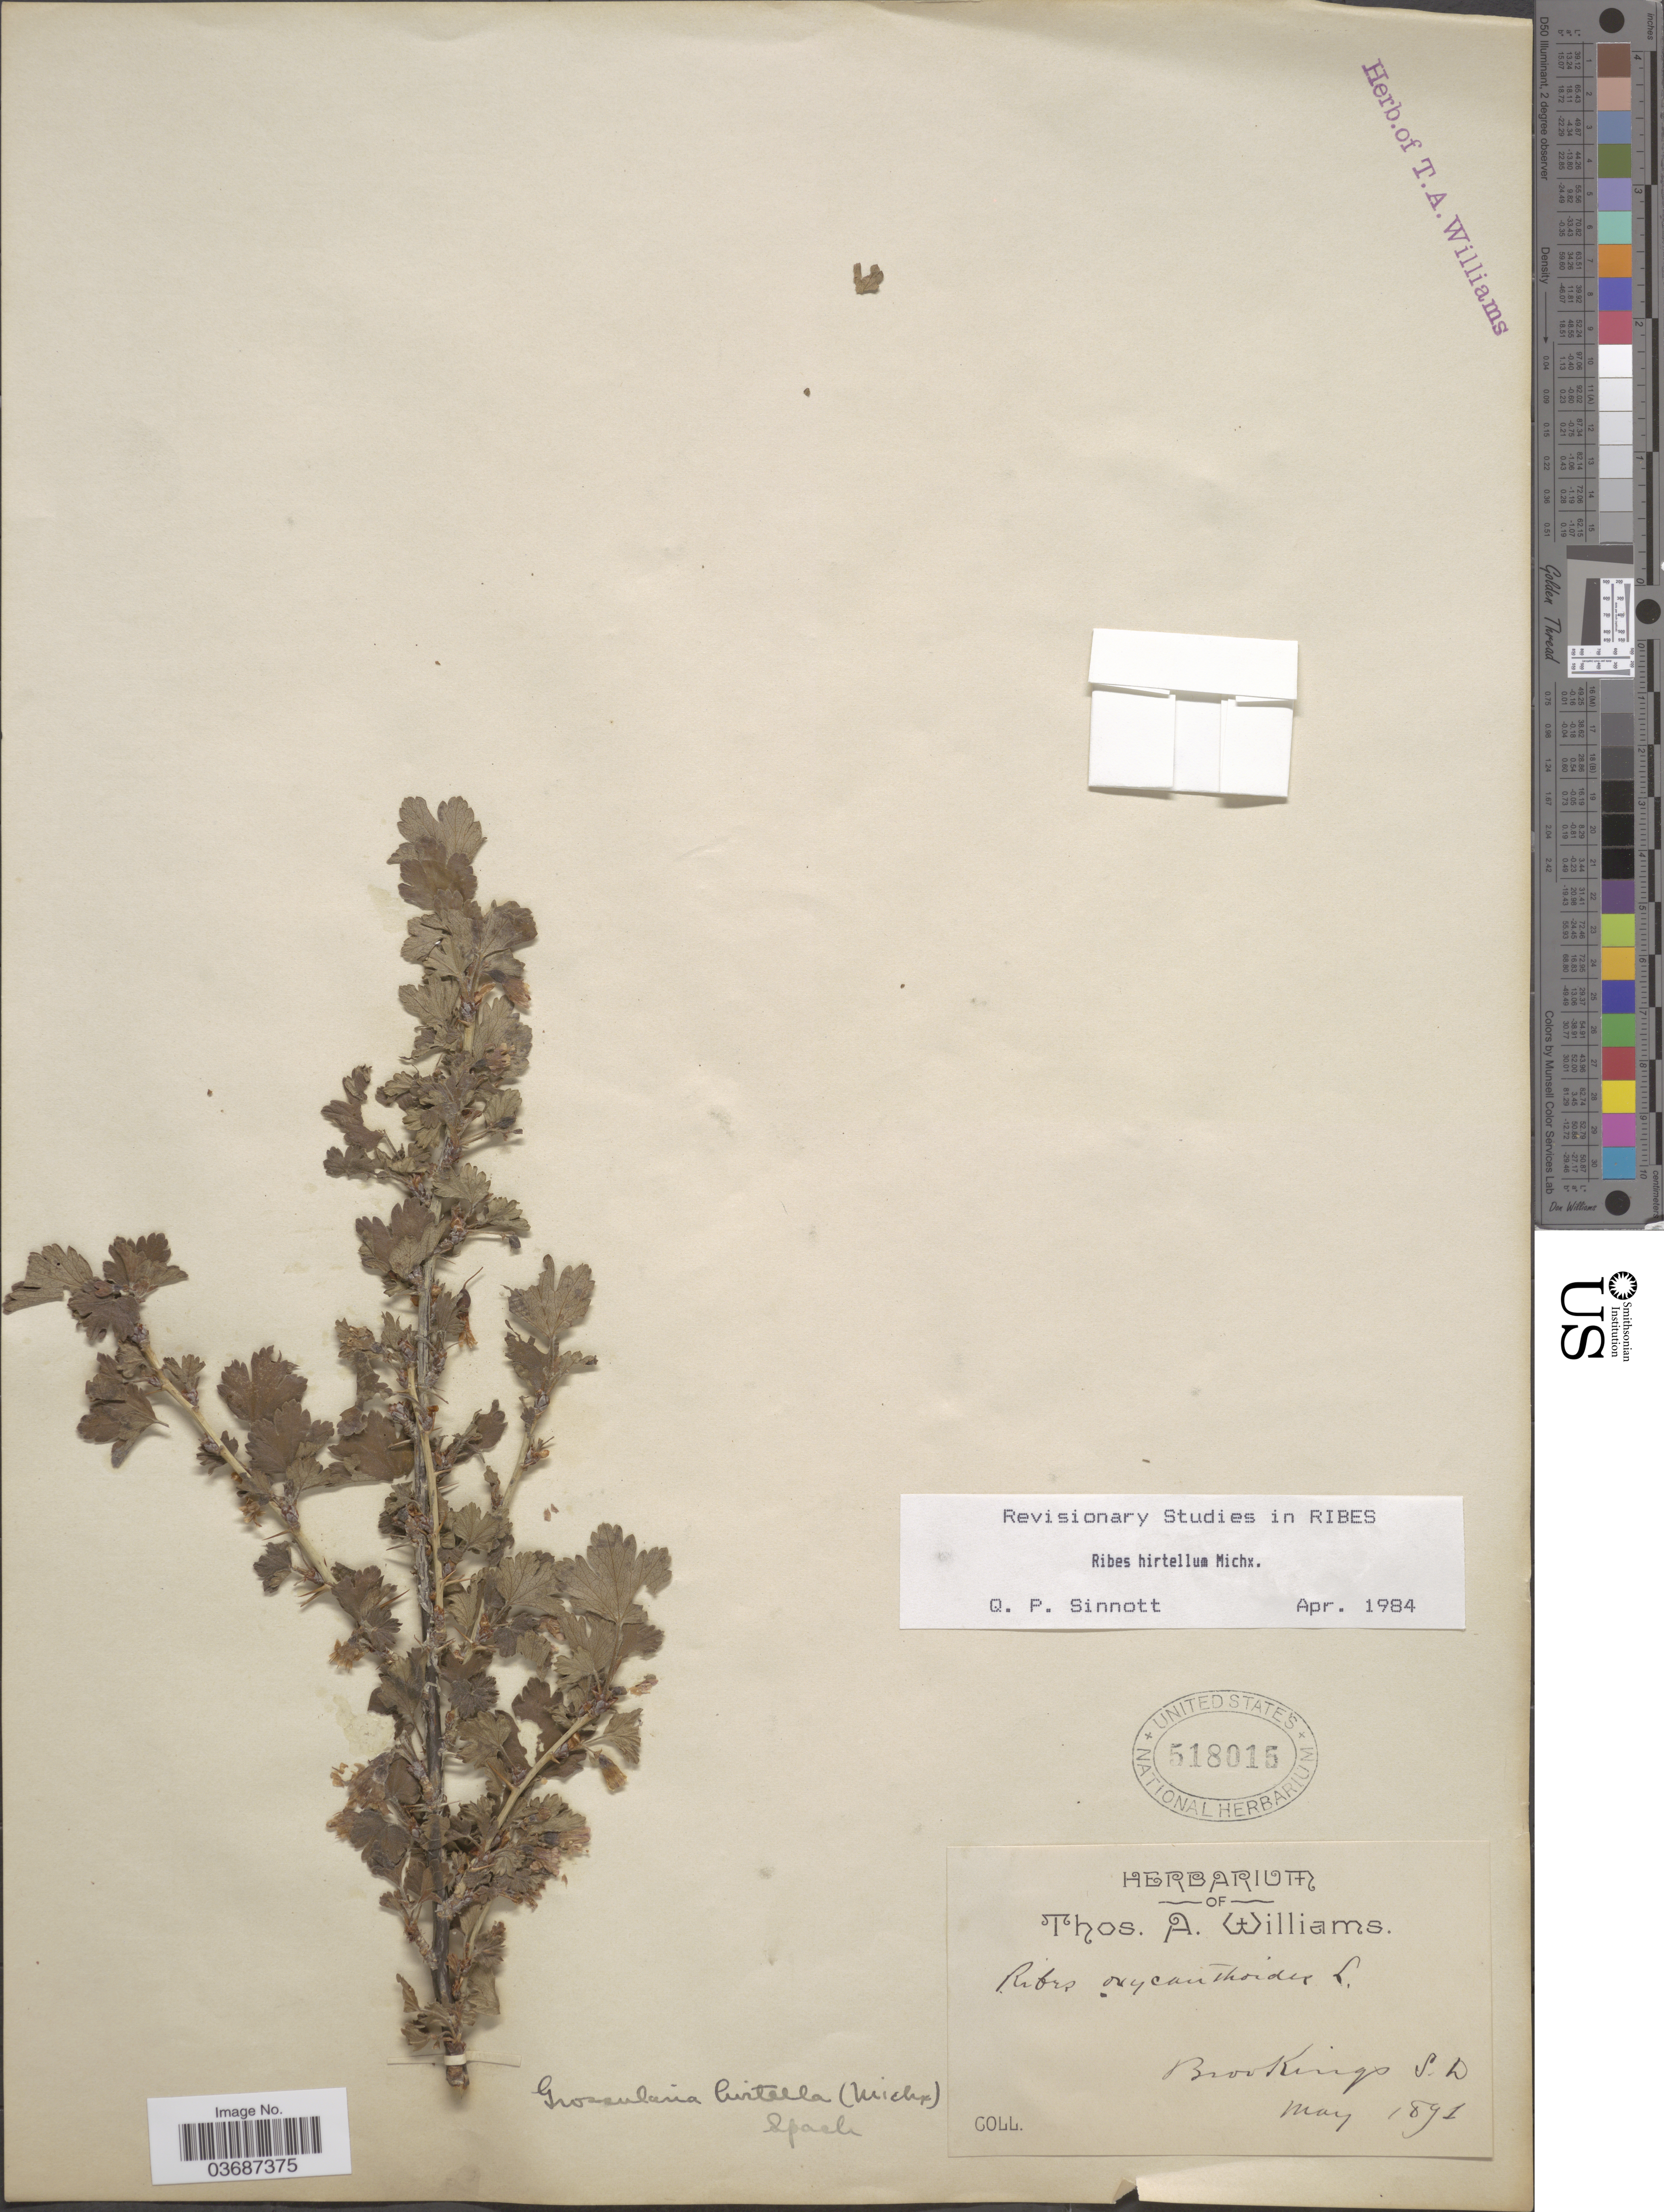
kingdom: Plantae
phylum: Tracheophyta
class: Magnoliopsida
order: Saxifragales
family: Grossulariaceae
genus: Ribes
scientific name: Ribes hirtellum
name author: Michx.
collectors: ex herb. Thos. A. Williams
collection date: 1891-05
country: United States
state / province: South Dakota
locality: Brookings.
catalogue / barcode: US 518015